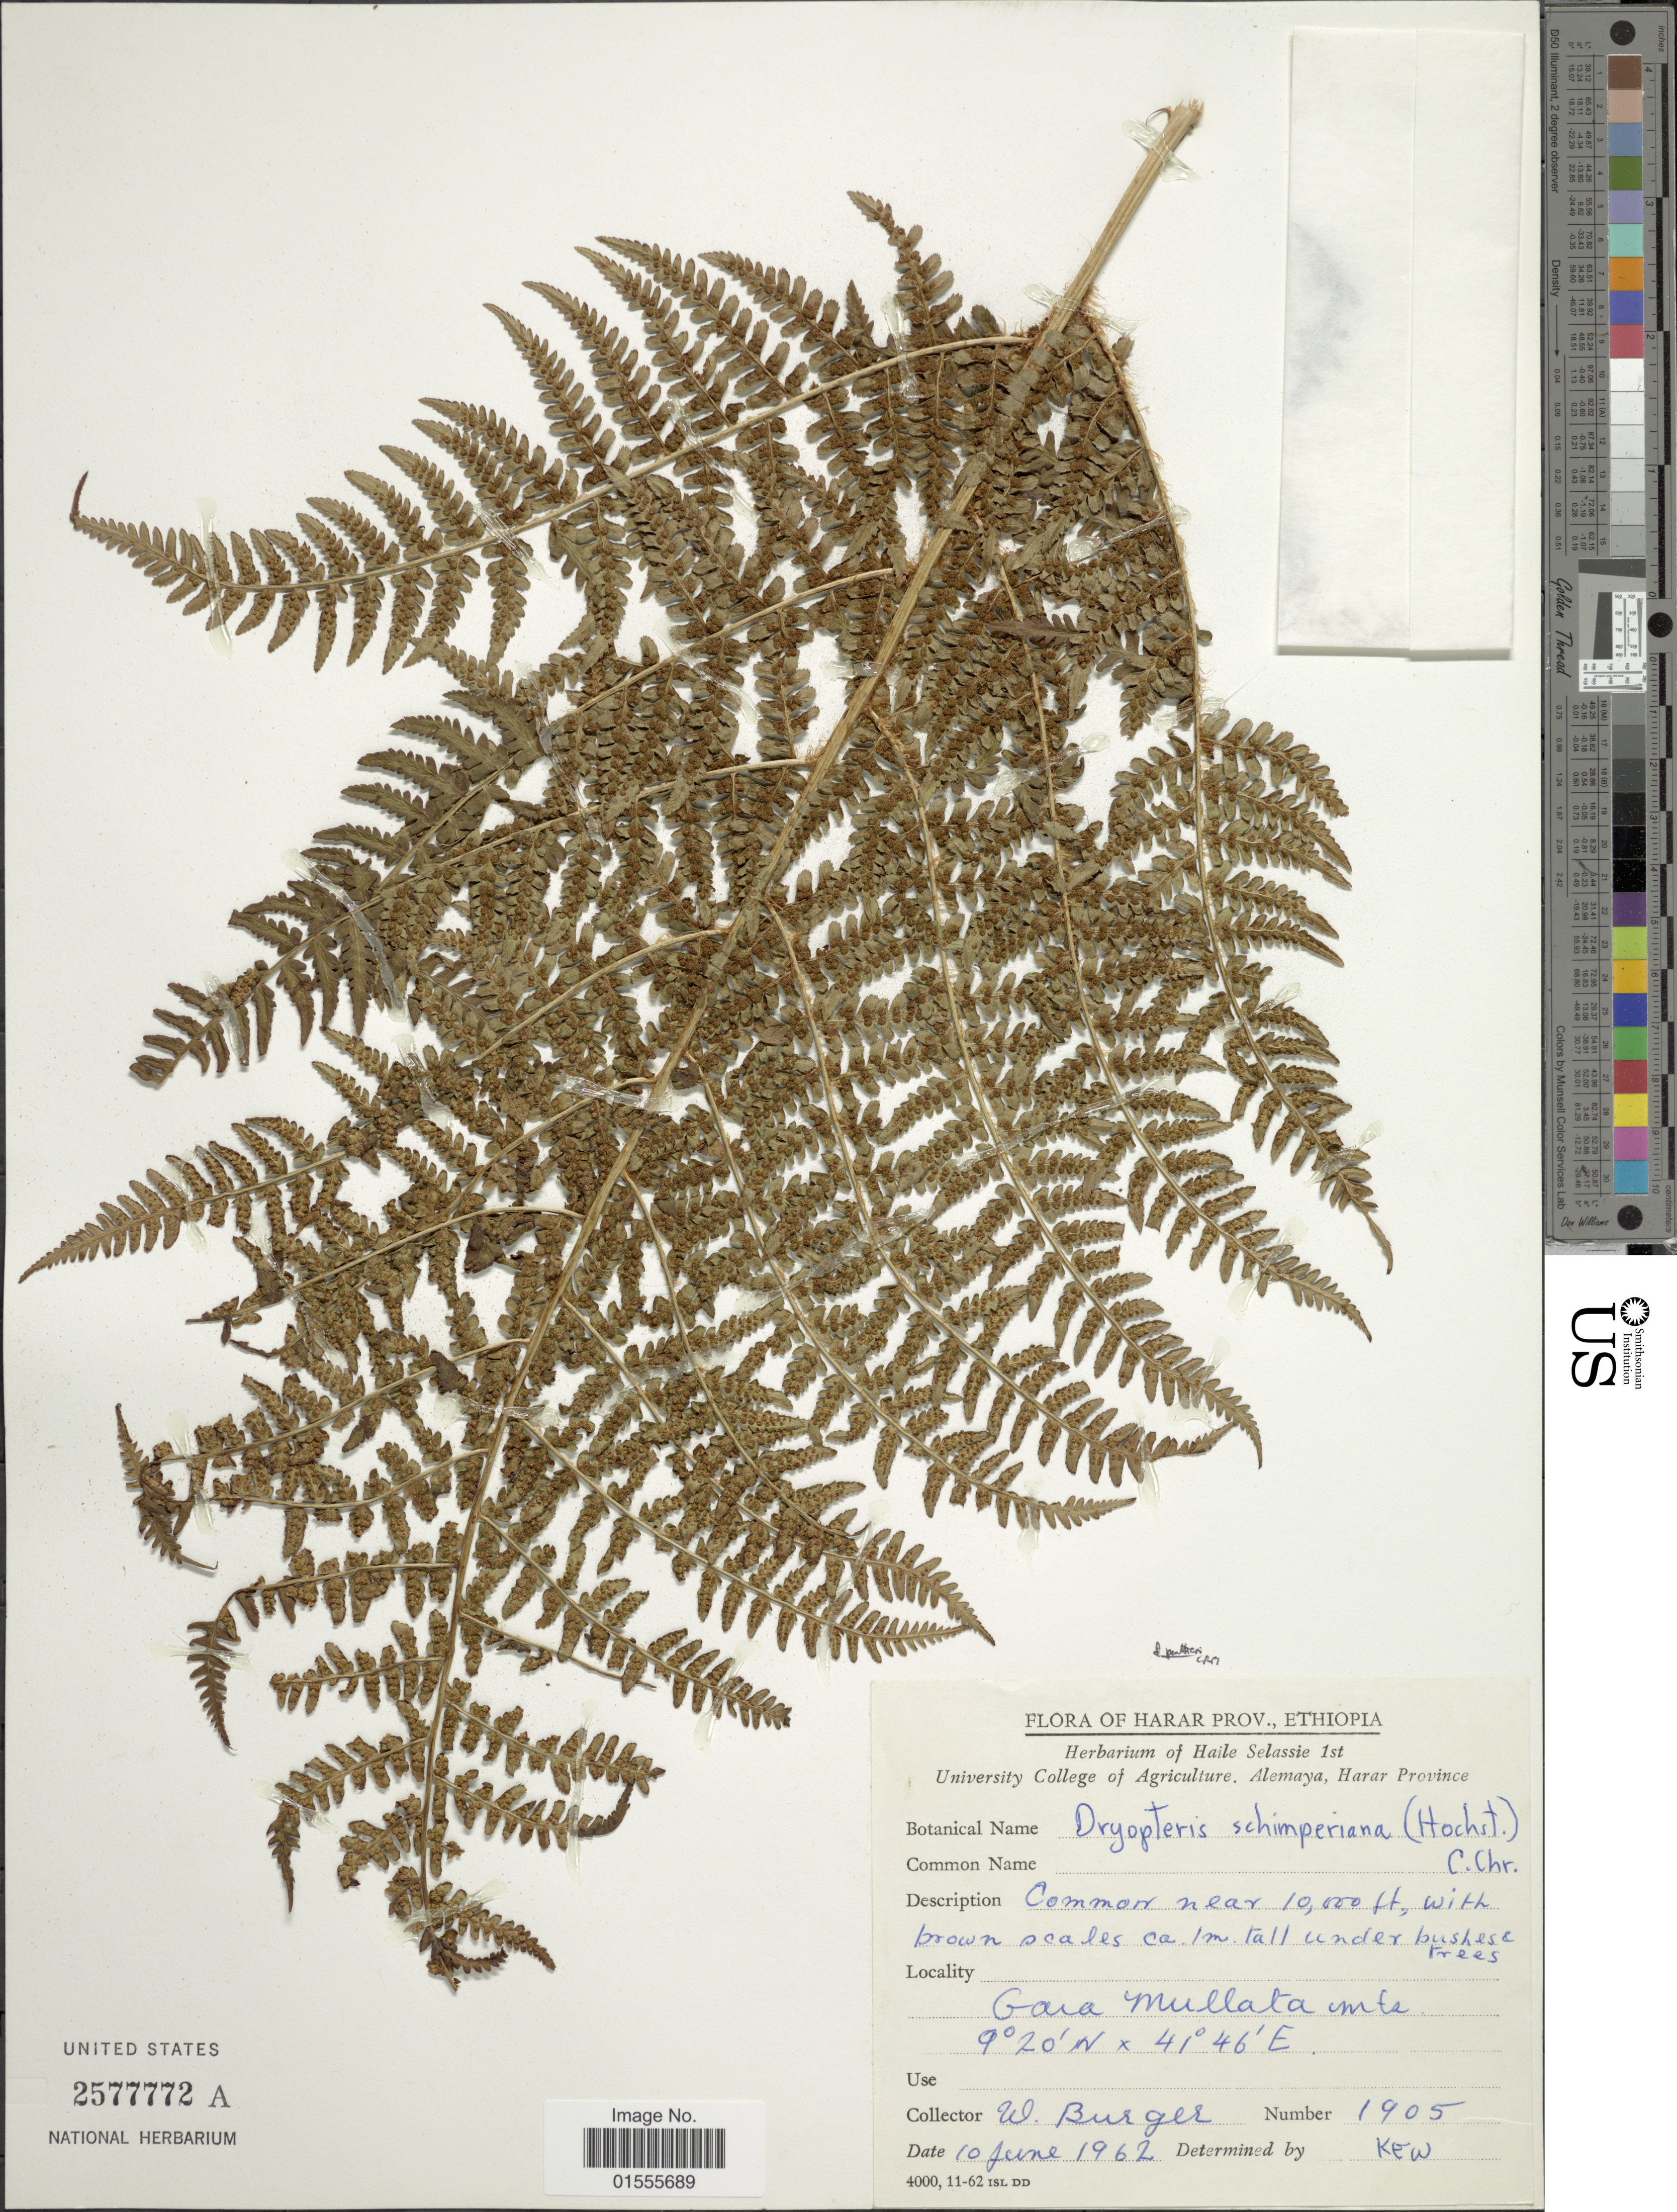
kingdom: Plantae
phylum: Tracheophyta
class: Polypodiopsida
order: Polypodiales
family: Dryopteridaceae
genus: Dryopteris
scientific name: Dryopteris schimperiana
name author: (Hochst.) C. Chr.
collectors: W. Burger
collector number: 1905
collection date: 1962-06-10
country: Ethiopia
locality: Harar Prov., Gara Mullata mts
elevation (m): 3048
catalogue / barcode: US 2577772A